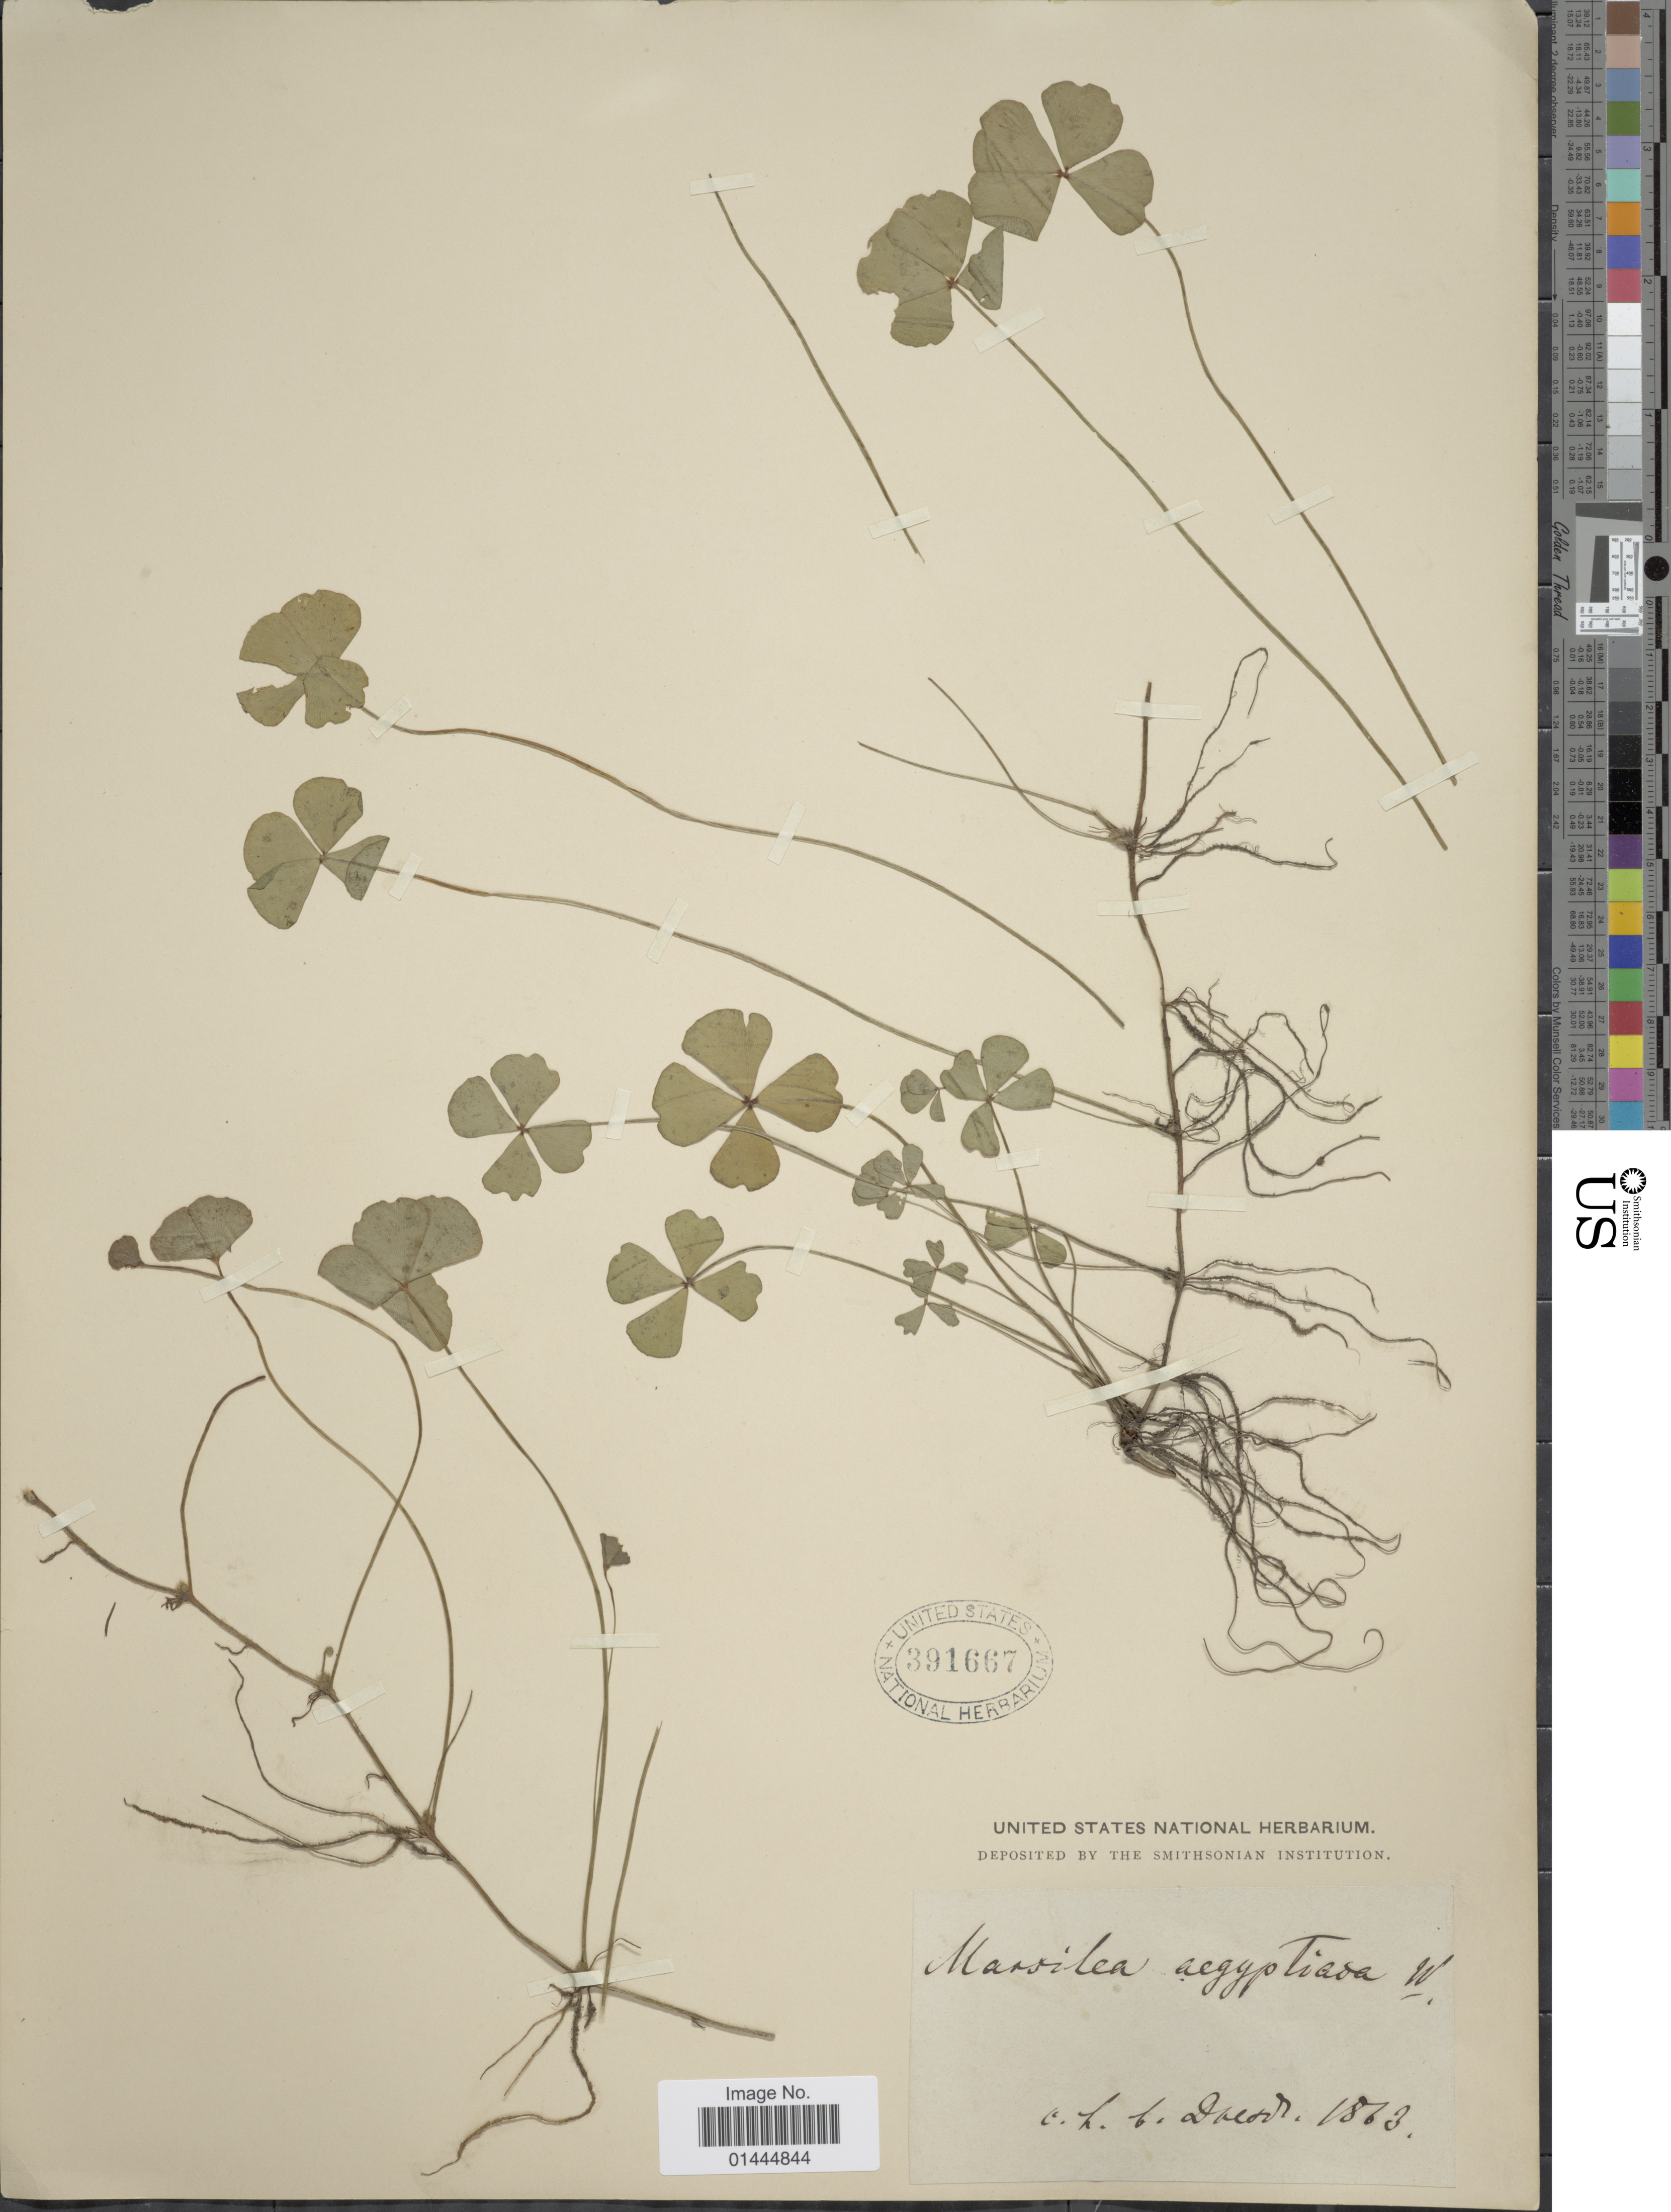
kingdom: Plantae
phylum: Tracheophyta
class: Polypodiopsida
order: Salviniales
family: Marsileaceae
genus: Marsilea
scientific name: Marsilea aegyptiaca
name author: Willd.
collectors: L. L. Daetd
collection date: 1863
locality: Dresd. [unsure placement] [interpreted]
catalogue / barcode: US 391667